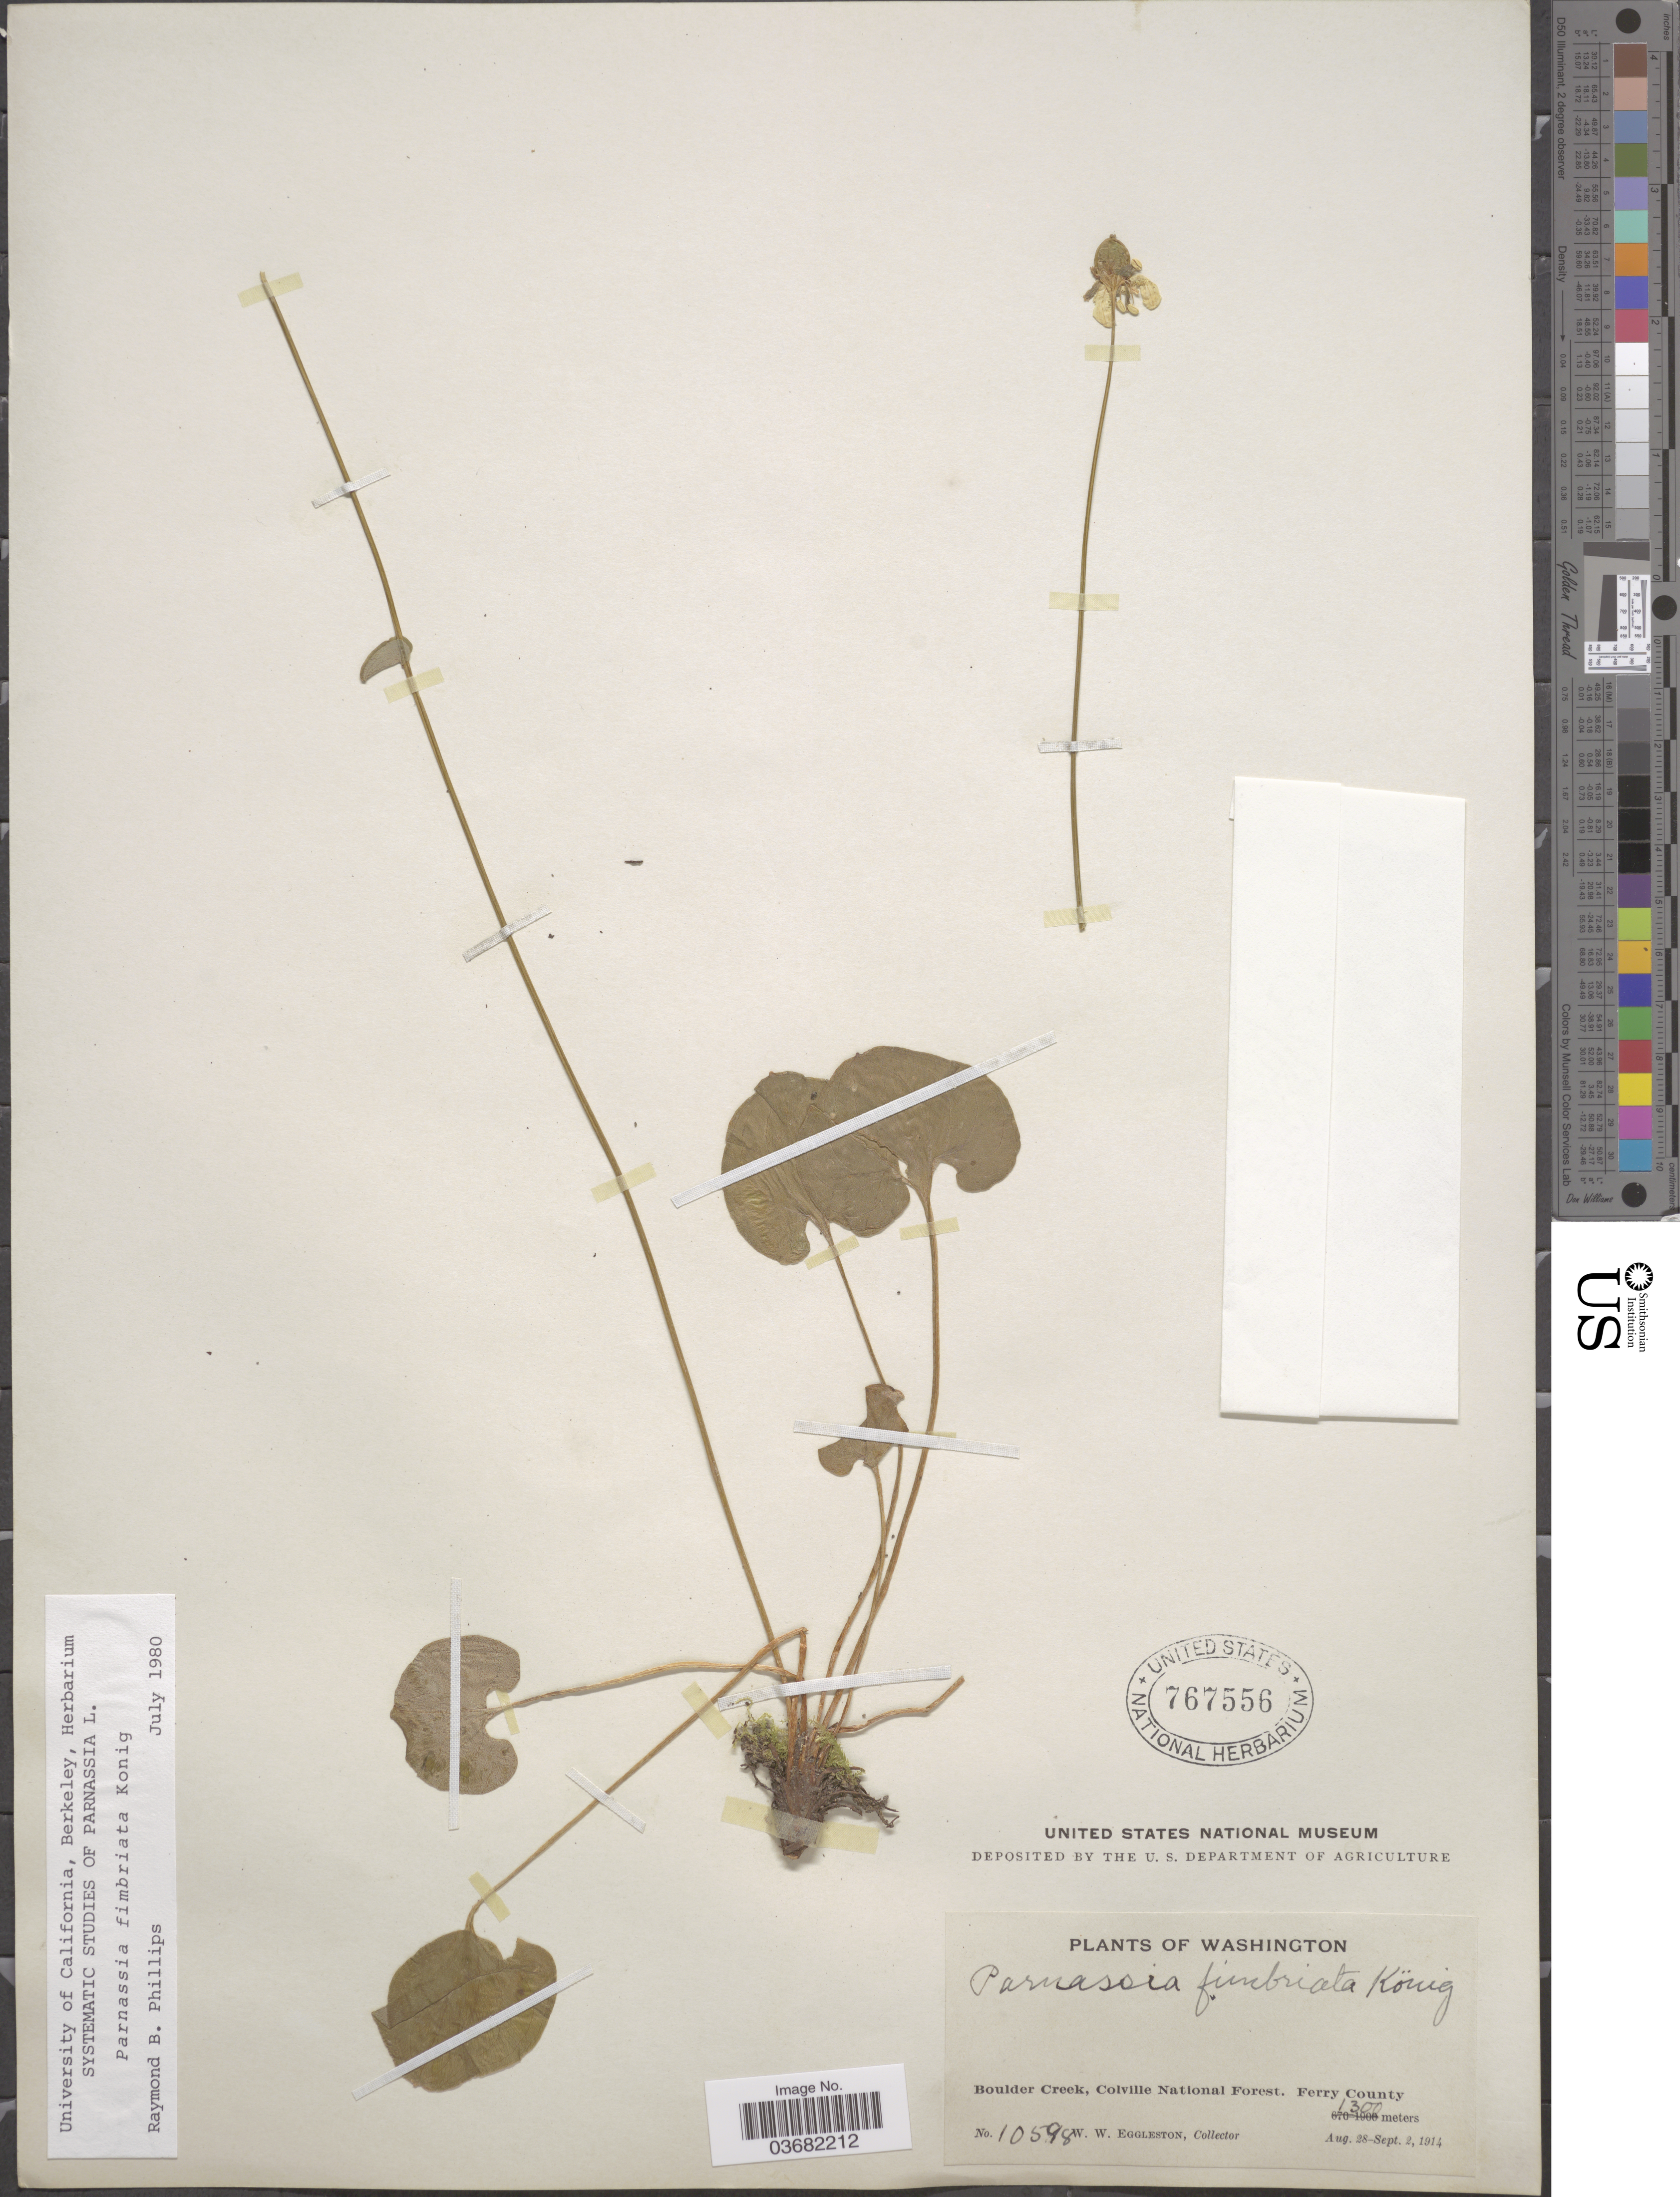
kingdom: Plantae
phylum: Tracheophyta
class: Magnoliopsida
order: Celastrales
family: Parnassiaceae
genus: Parnassia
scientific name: Parnassia fimbriata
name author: K.D. Koenig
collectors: W. W. Eggleston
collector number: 10598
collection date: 1914-08-28/1914-09-02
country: United States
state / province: Washington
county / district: Ferry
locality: Boulder Creek, Colville National Forest, Ferry County.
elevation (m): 1300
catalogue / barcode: US 767556